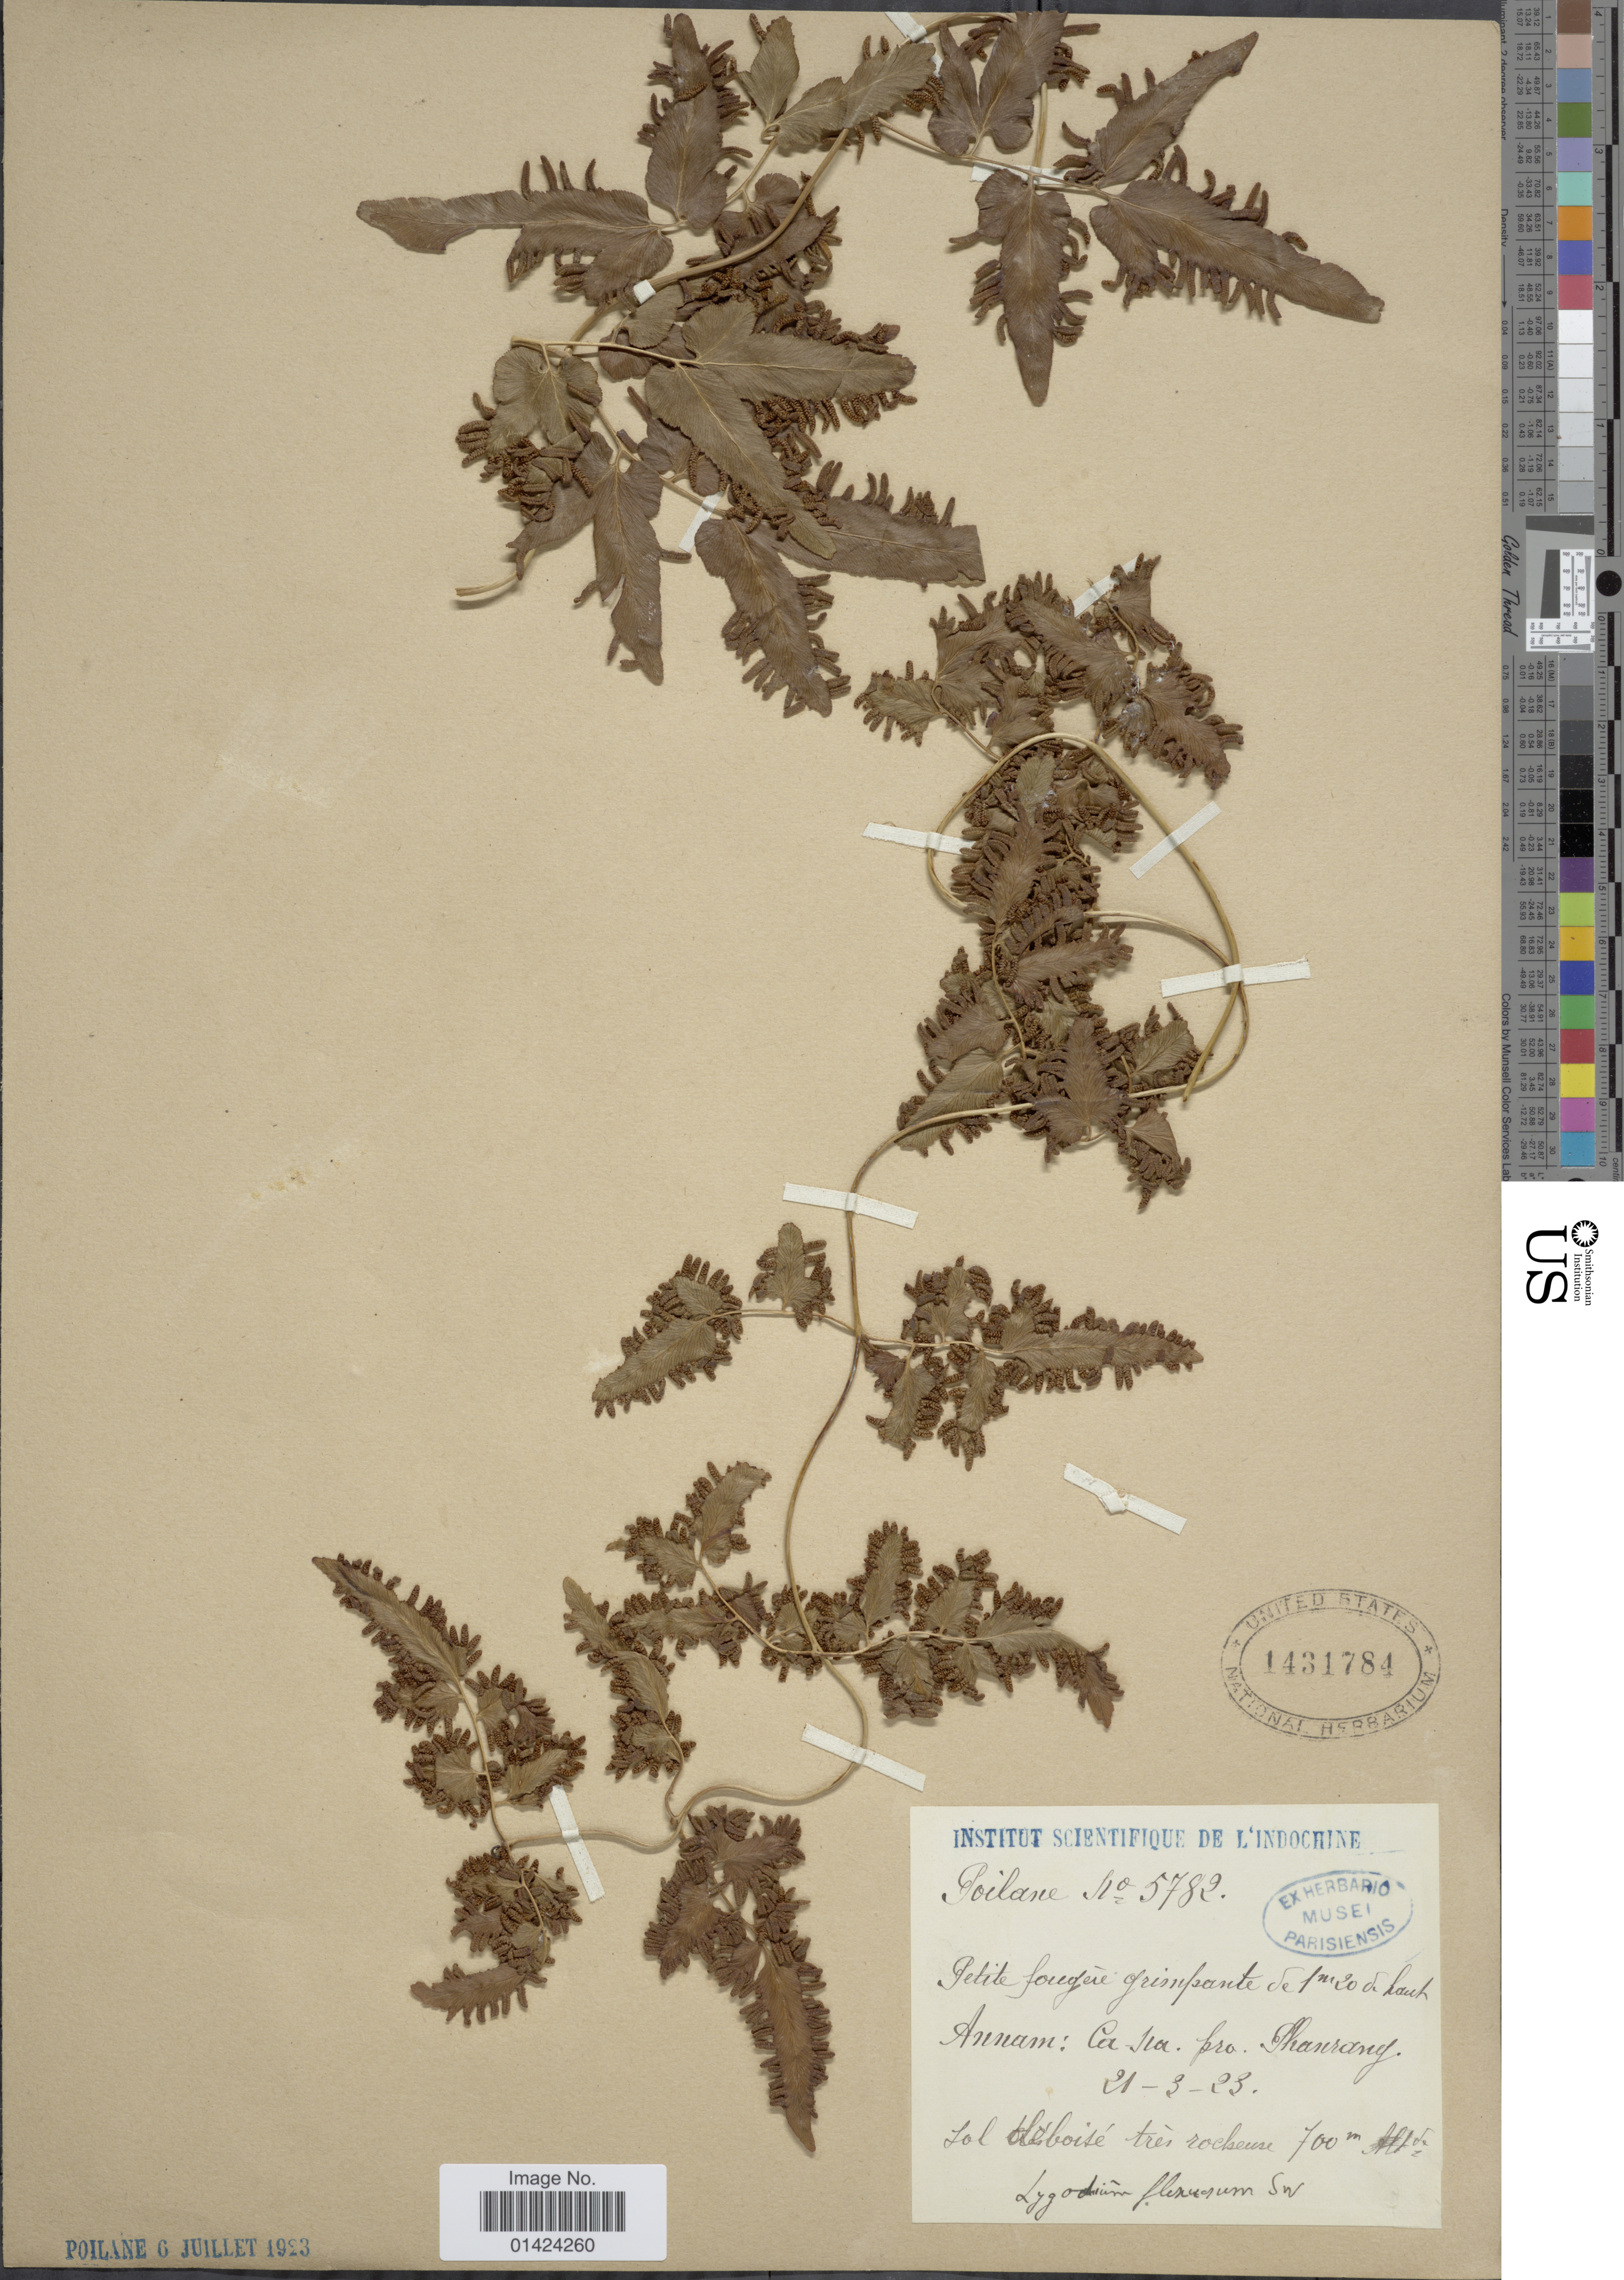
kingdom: Plantae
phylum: Tracheophyta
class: Polypodiopsida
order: Schizaeales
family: Lygodiaceae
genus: Lygodium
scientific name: Lygodium flexuosum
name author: Sw.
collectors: -. Poilane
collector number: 5782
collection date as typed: Transcribed d/m/y: 21/3/23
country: Vietnam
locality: Annam: Ca-Na. pro. Shanrang. [interpreted]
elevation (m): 700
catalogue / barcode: US 4431784